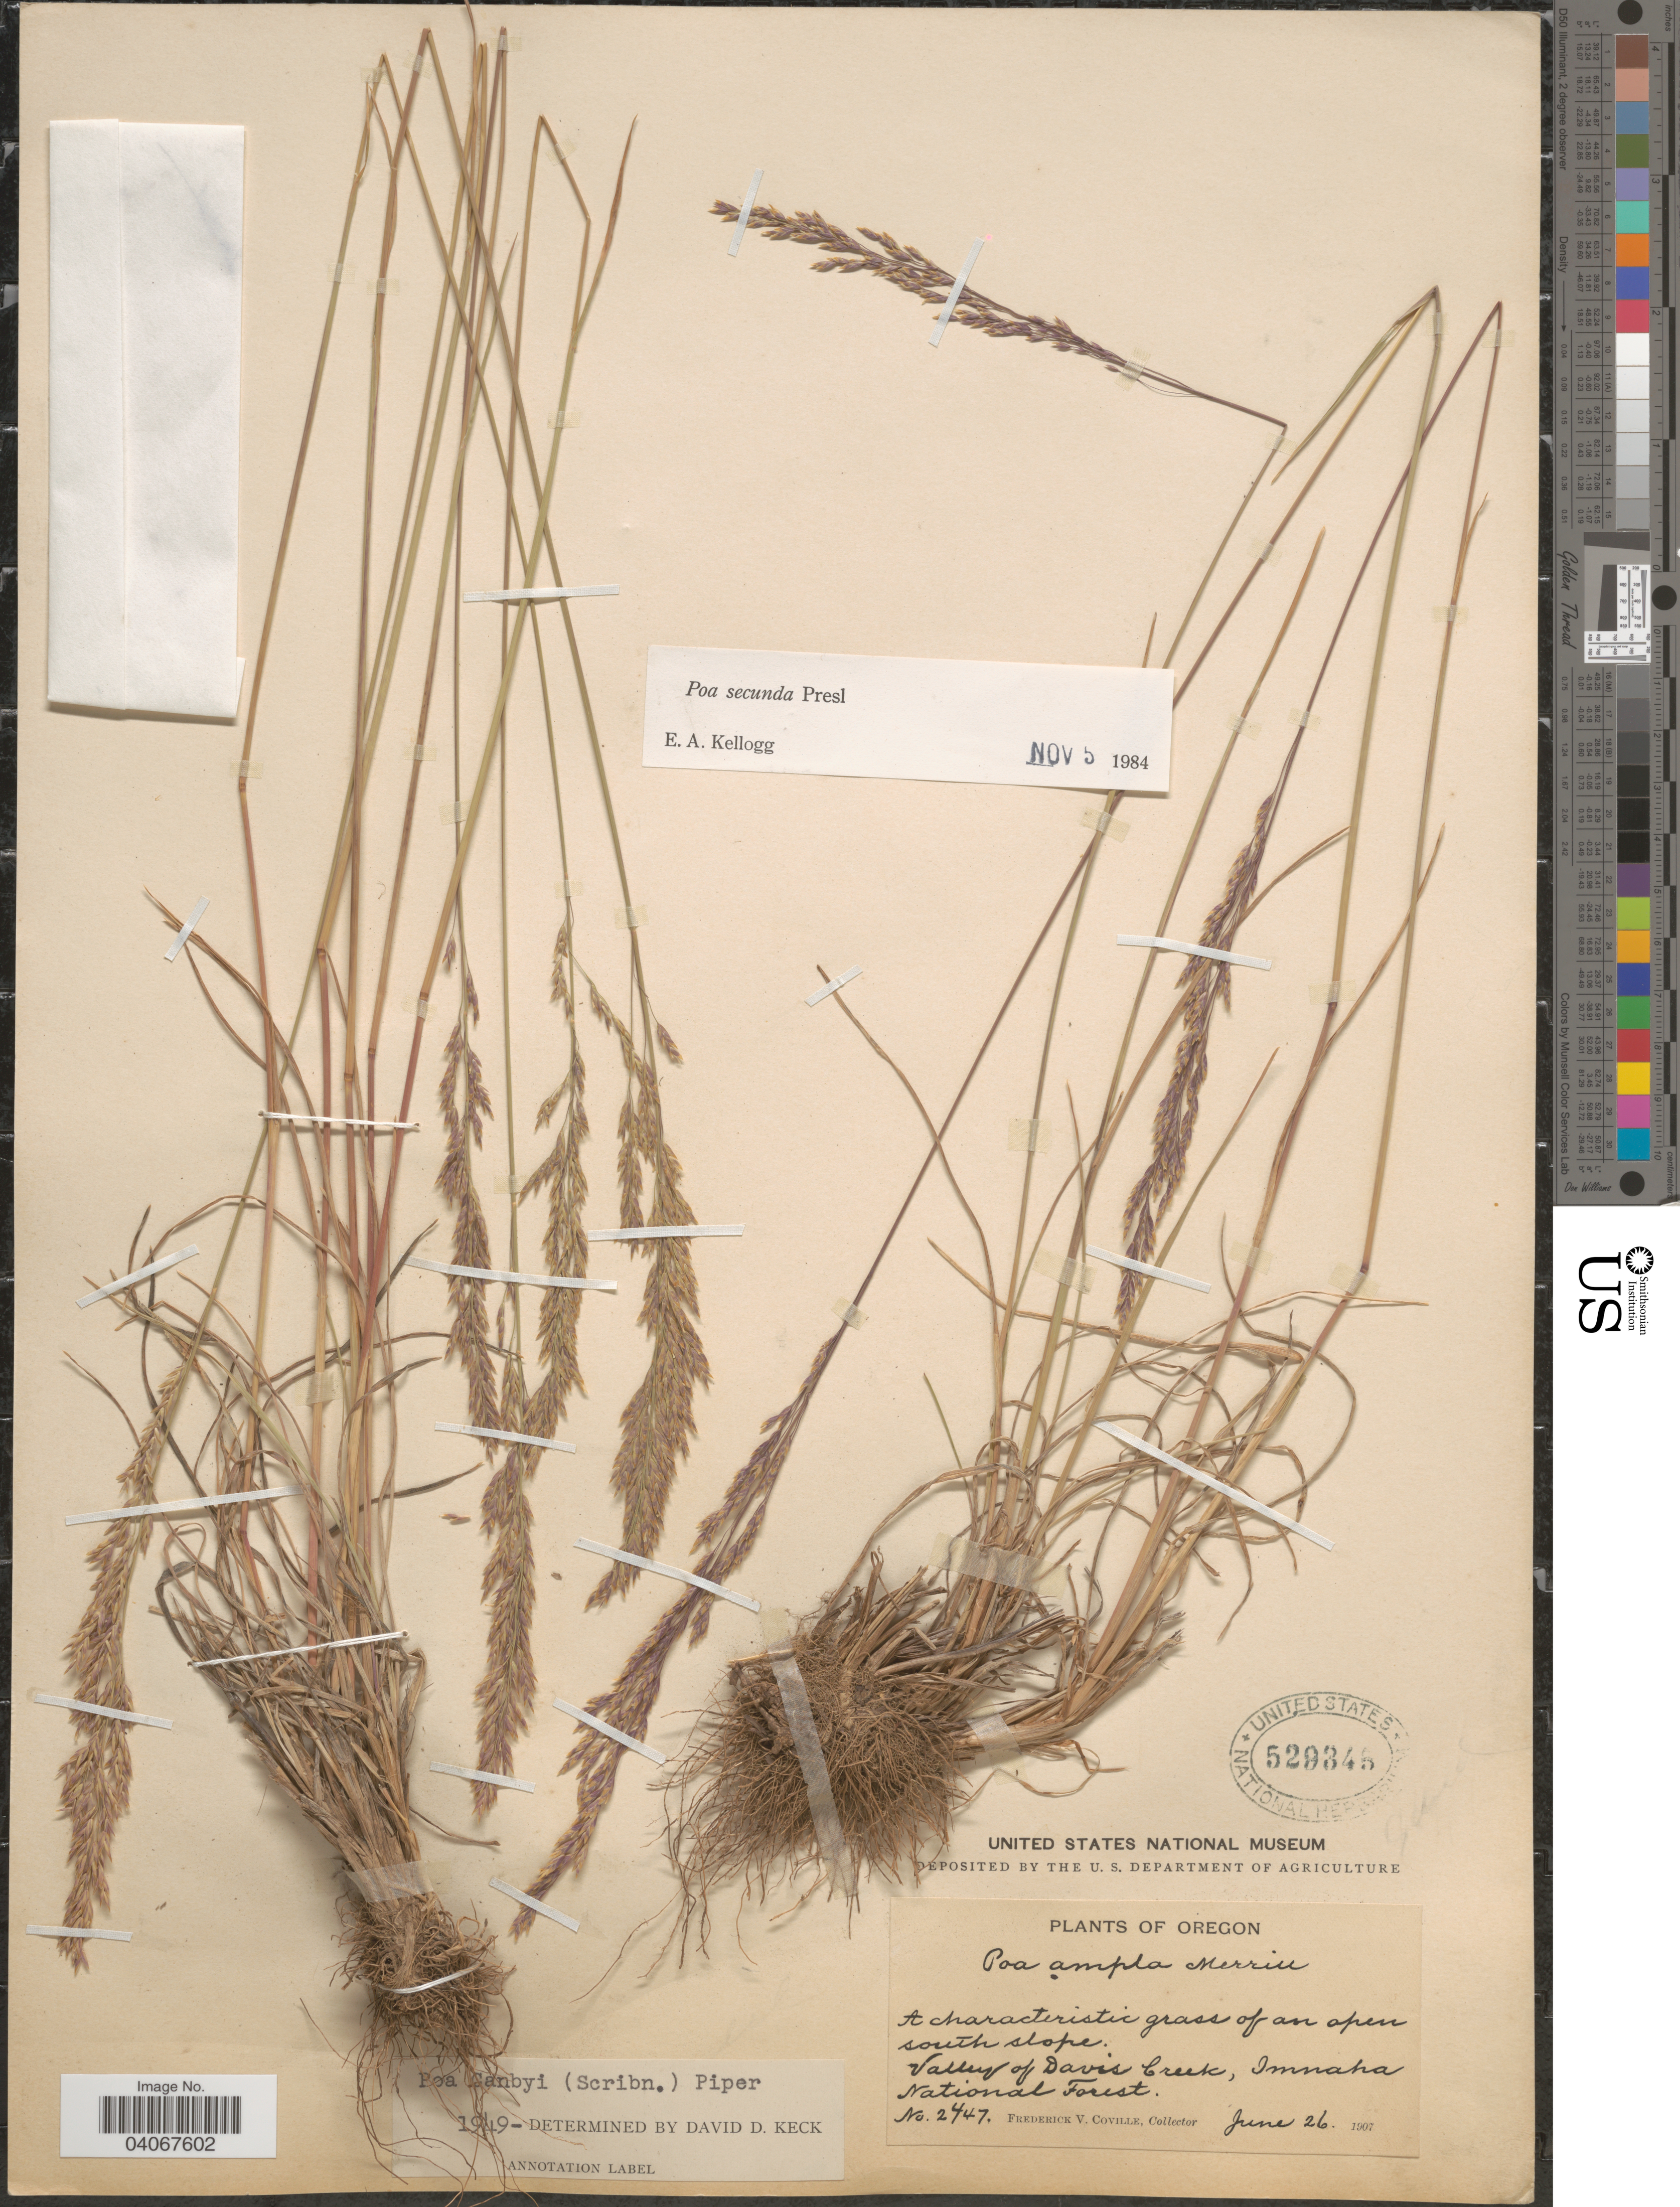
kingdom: Plantae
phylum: Tracheophyta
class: Liliopsida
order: Poales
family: Poaceae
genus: Poa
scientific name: Poa secunda subsp. secunda var. secunda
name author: J. Presl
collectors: F. V. Coville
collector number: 2447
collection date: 1907-06-26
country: United States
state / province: Oregon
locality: On open south slope. Valley of Davis Creel, Imnaha National Forest.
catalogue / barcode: US 529345